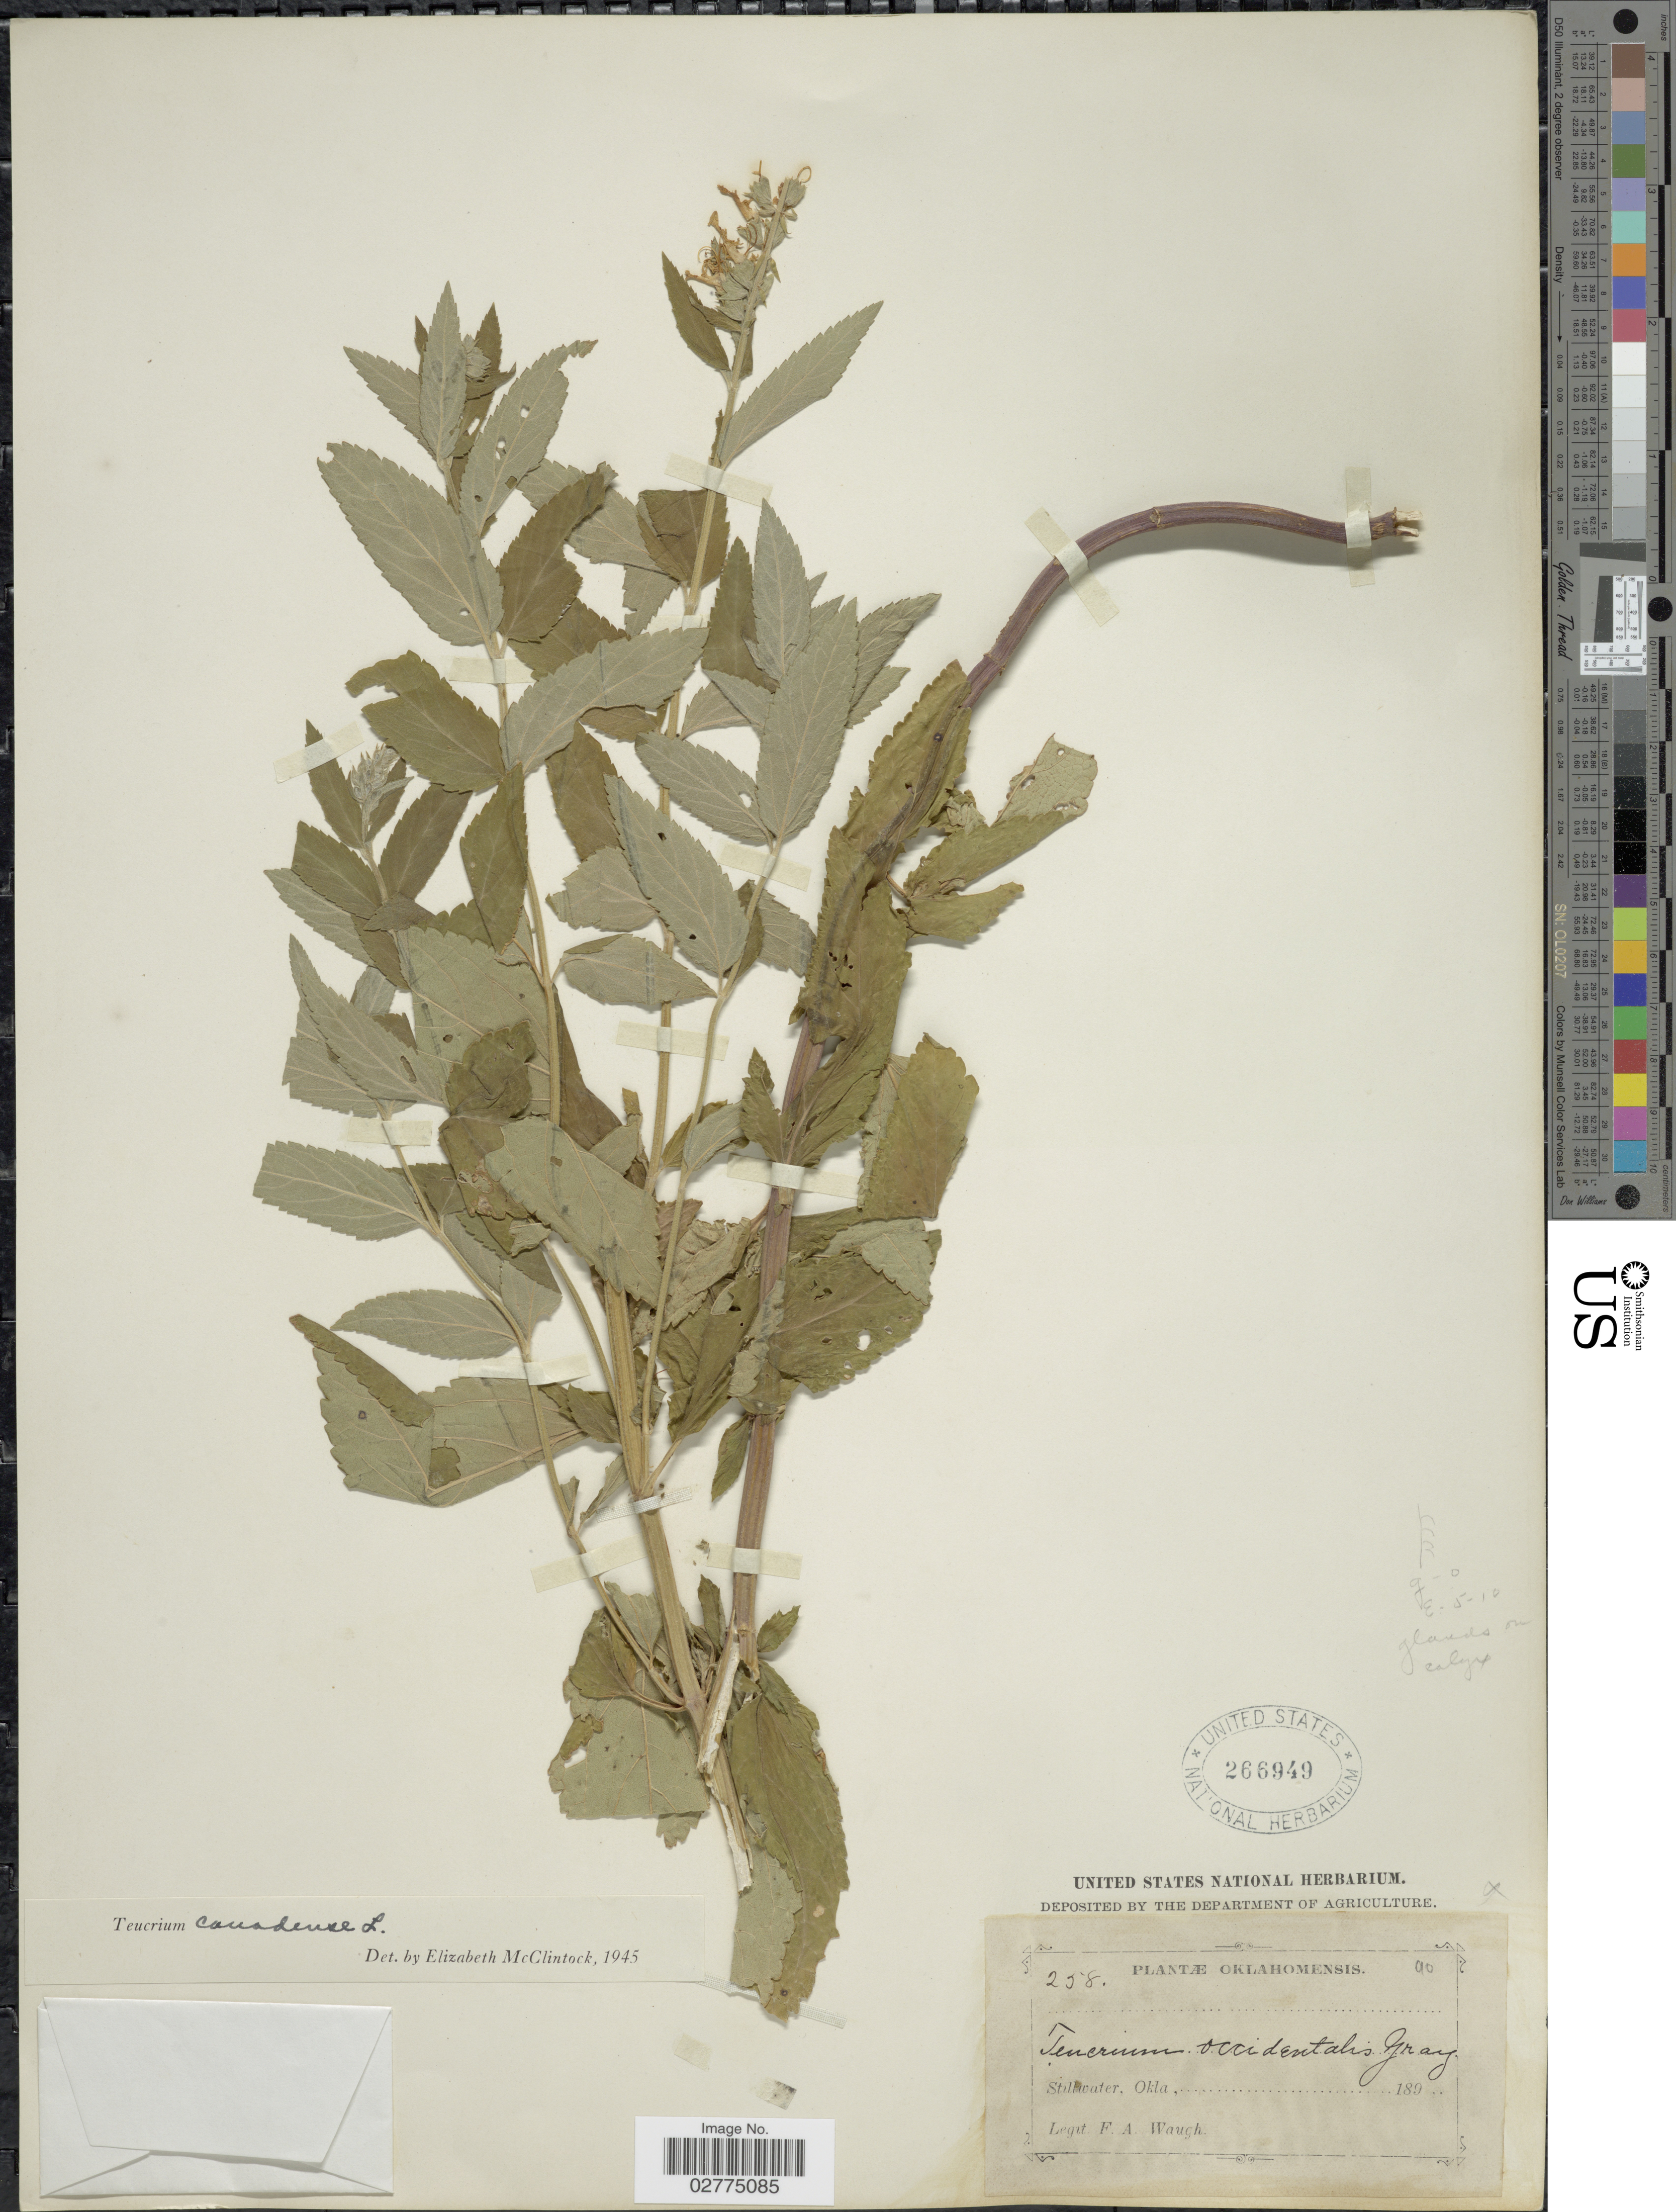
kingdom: Plantae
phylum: Tracheophyta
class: Magnoliopsida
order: Lamiales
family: Lamiaceae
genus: Teucrium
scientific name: Teucrium canadense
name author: L.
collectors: F. Waugh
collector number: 258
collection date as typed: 189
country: United States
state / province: Oklahoma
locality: Stillwater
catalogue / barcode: US 266949